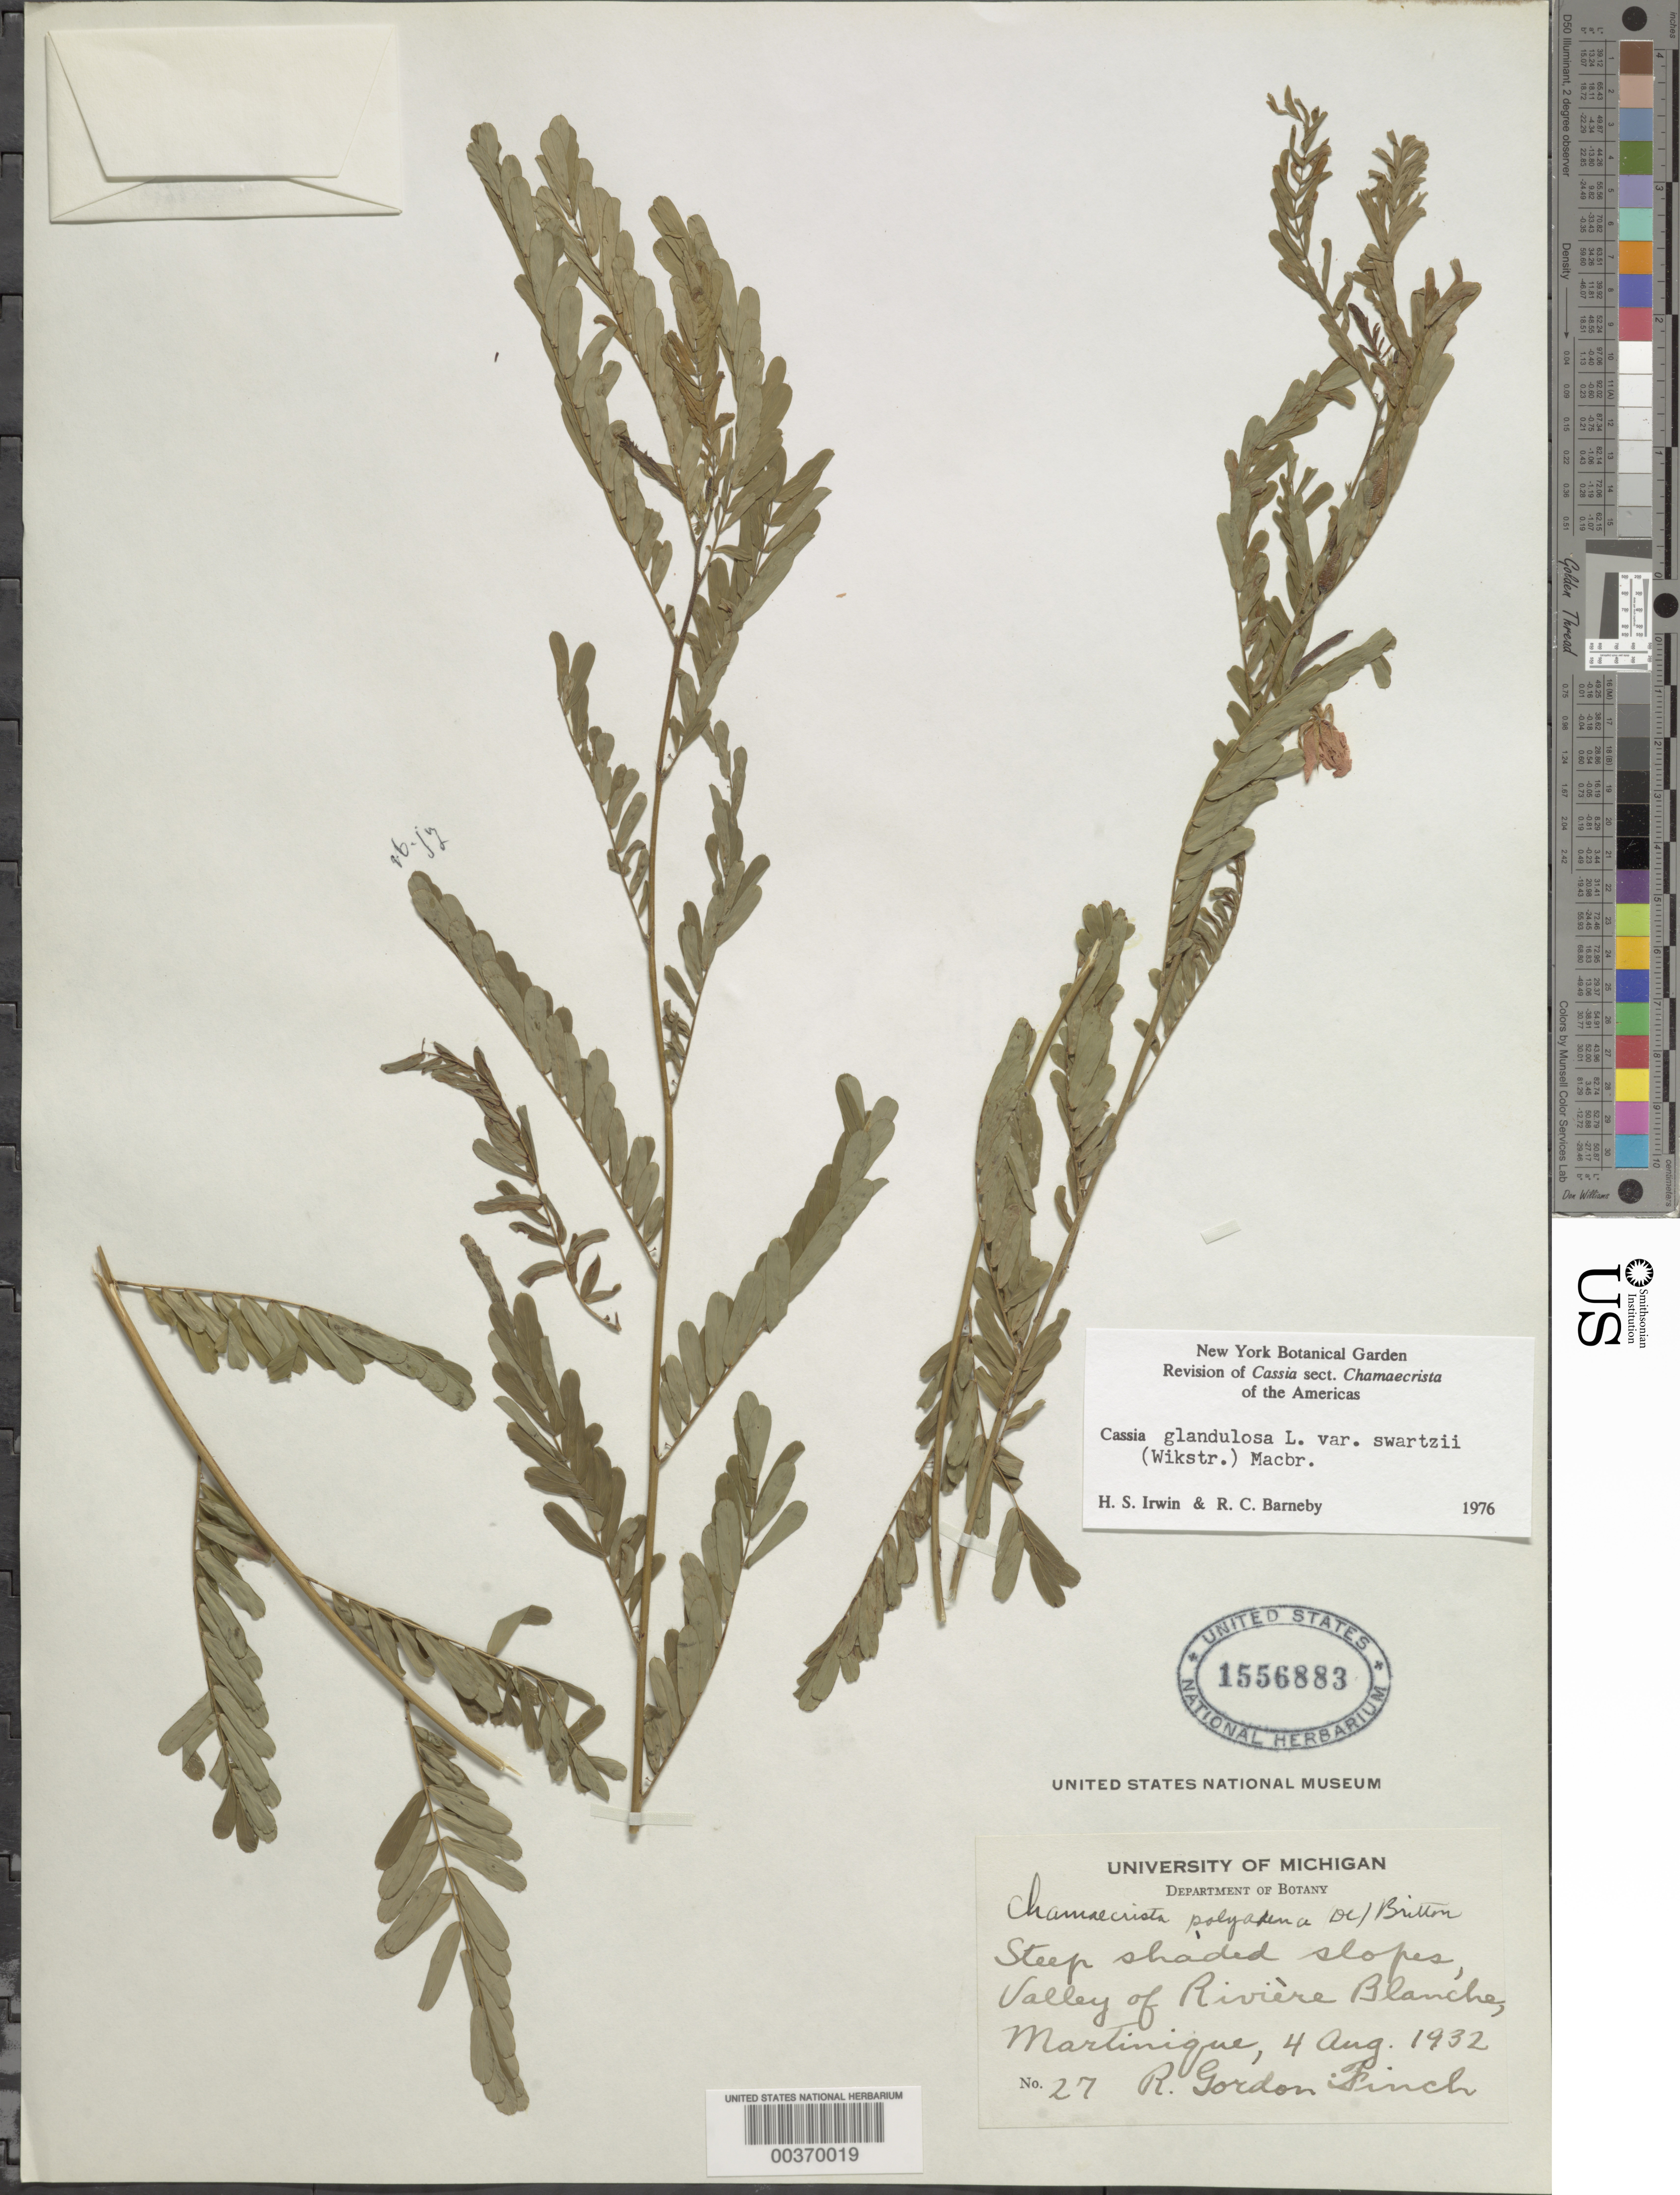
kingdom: Plantae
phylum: Tracheophyta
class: Magnoliopsida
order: Fabales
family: Fabaceae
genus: Chamaecrista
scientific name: Chamaecrista glandulosa var. swartzii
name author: (Wikstr.) H.S. Irwin & Barneby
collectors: R. Finch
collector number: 27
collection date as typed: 04 Aug 1932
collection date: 1932-08-04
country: Martinique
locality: Valley of riviere blanche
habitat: Steep shaded slopes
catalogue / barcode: US 1556883